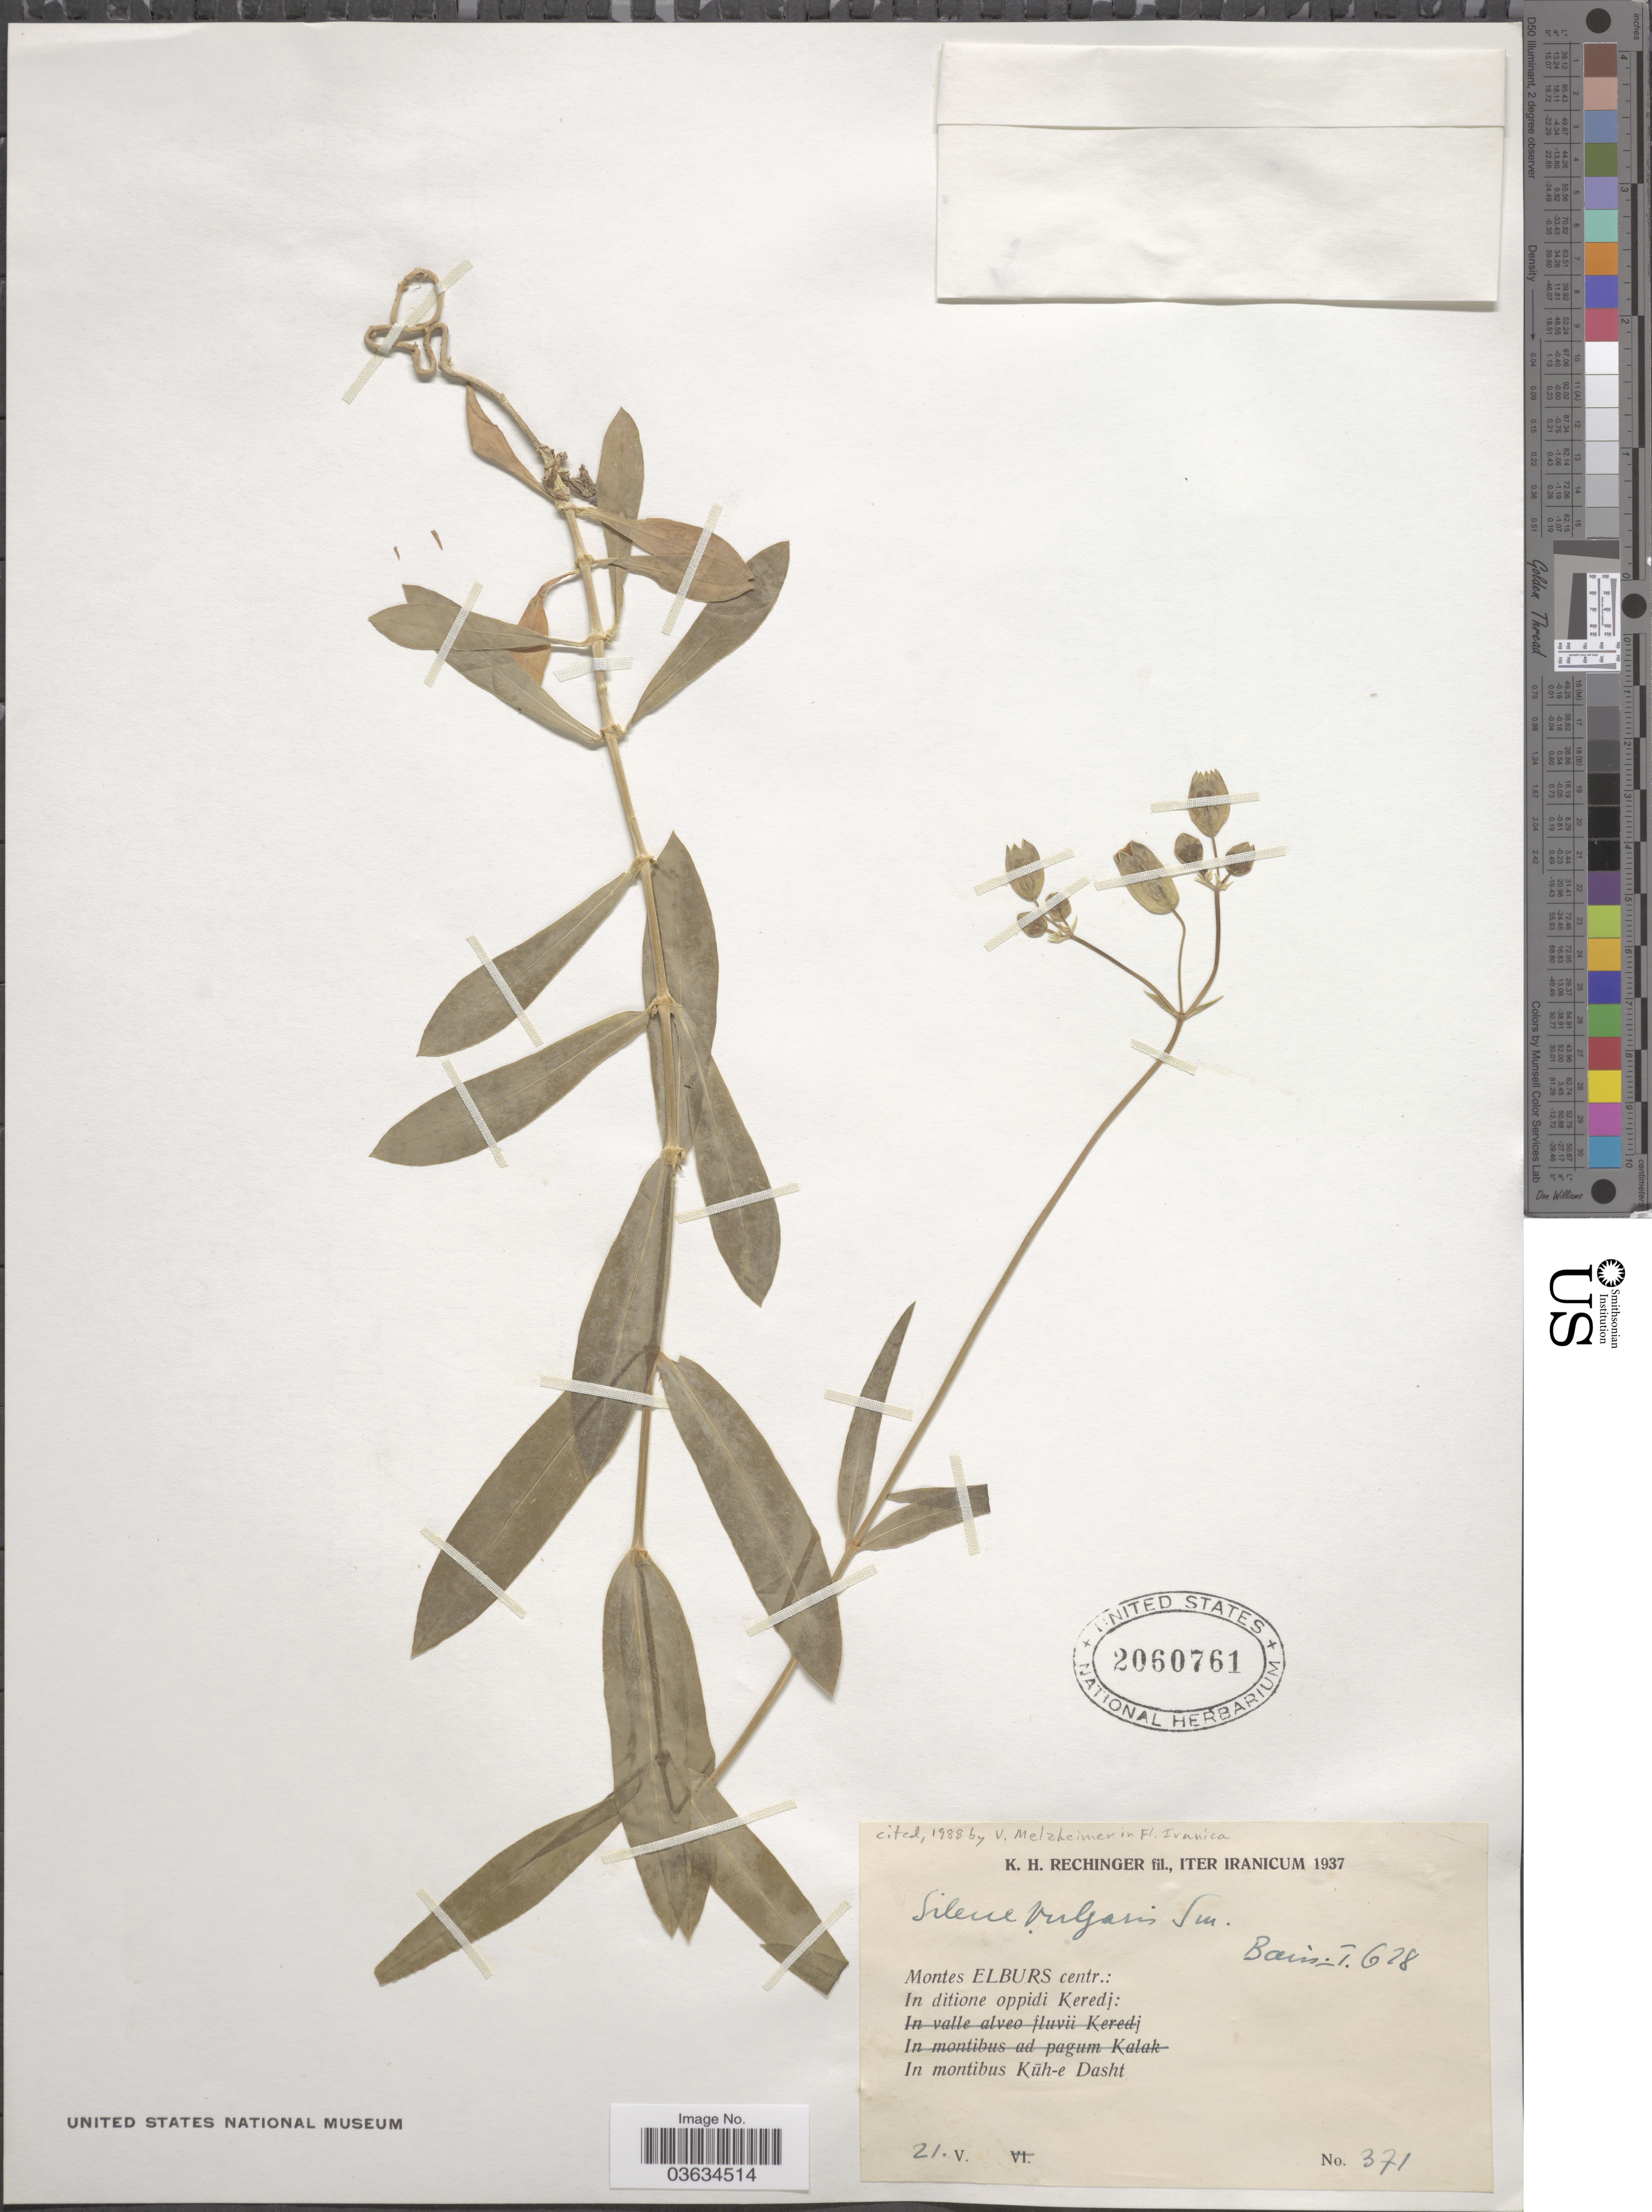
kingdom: Plantae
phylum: Tracheophyta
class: Magnoliopsida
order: Caryophyllales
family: Caryophyllaceae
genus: Silene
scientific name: Silene vulgaris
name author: (Moench) Garcke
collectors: K. H. Rechinger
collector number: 371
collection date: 1937-05-21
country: Iran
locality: Iter Iranicum. Montes Elburs centr.: In ditione oppidi Keredj: In montibus Kūh-e Dasht.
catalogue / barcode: US 2060761